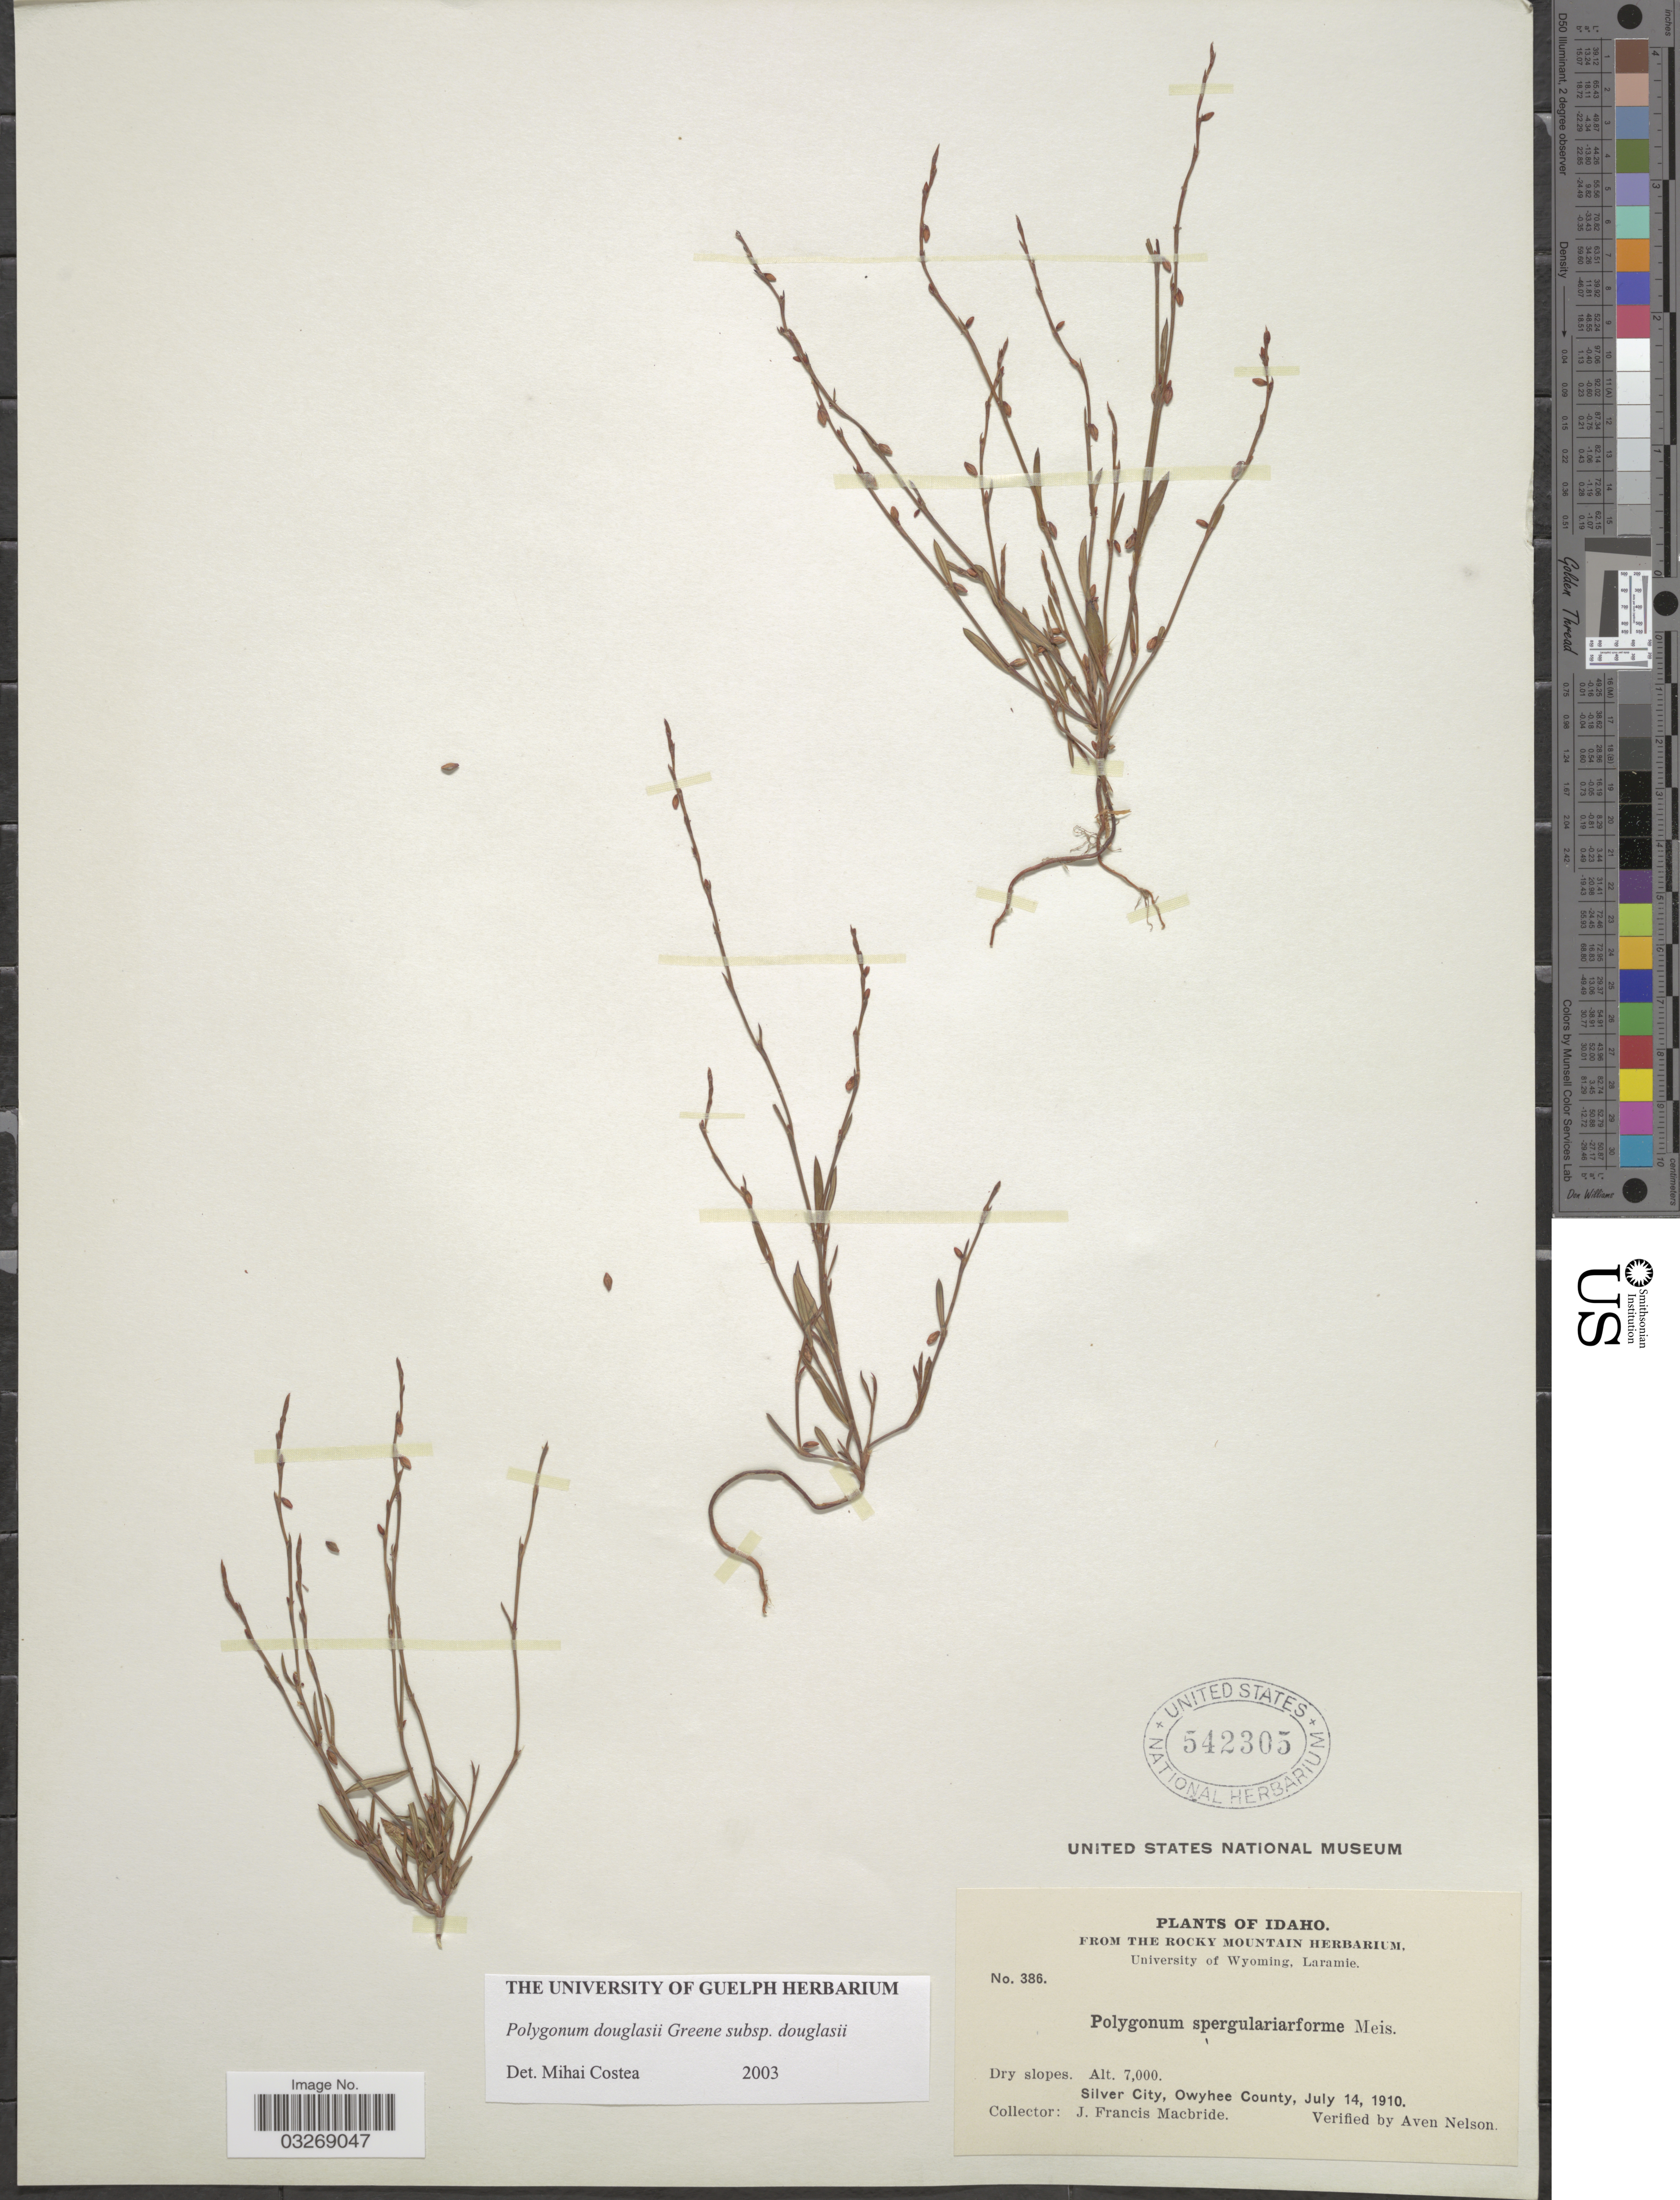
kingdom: Plantae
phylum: Tracheophyta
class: Magnoliopsida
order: Caryophyllales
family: Polygonaceae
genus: Polygonum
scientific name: Polygonum douglasii subsp. douglasii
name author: Greene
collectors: J. F. Macbride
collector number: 386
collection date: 1910-07-14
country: United States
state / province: Idaho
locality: Silver City, Owyhee County.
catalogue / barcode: US 542305